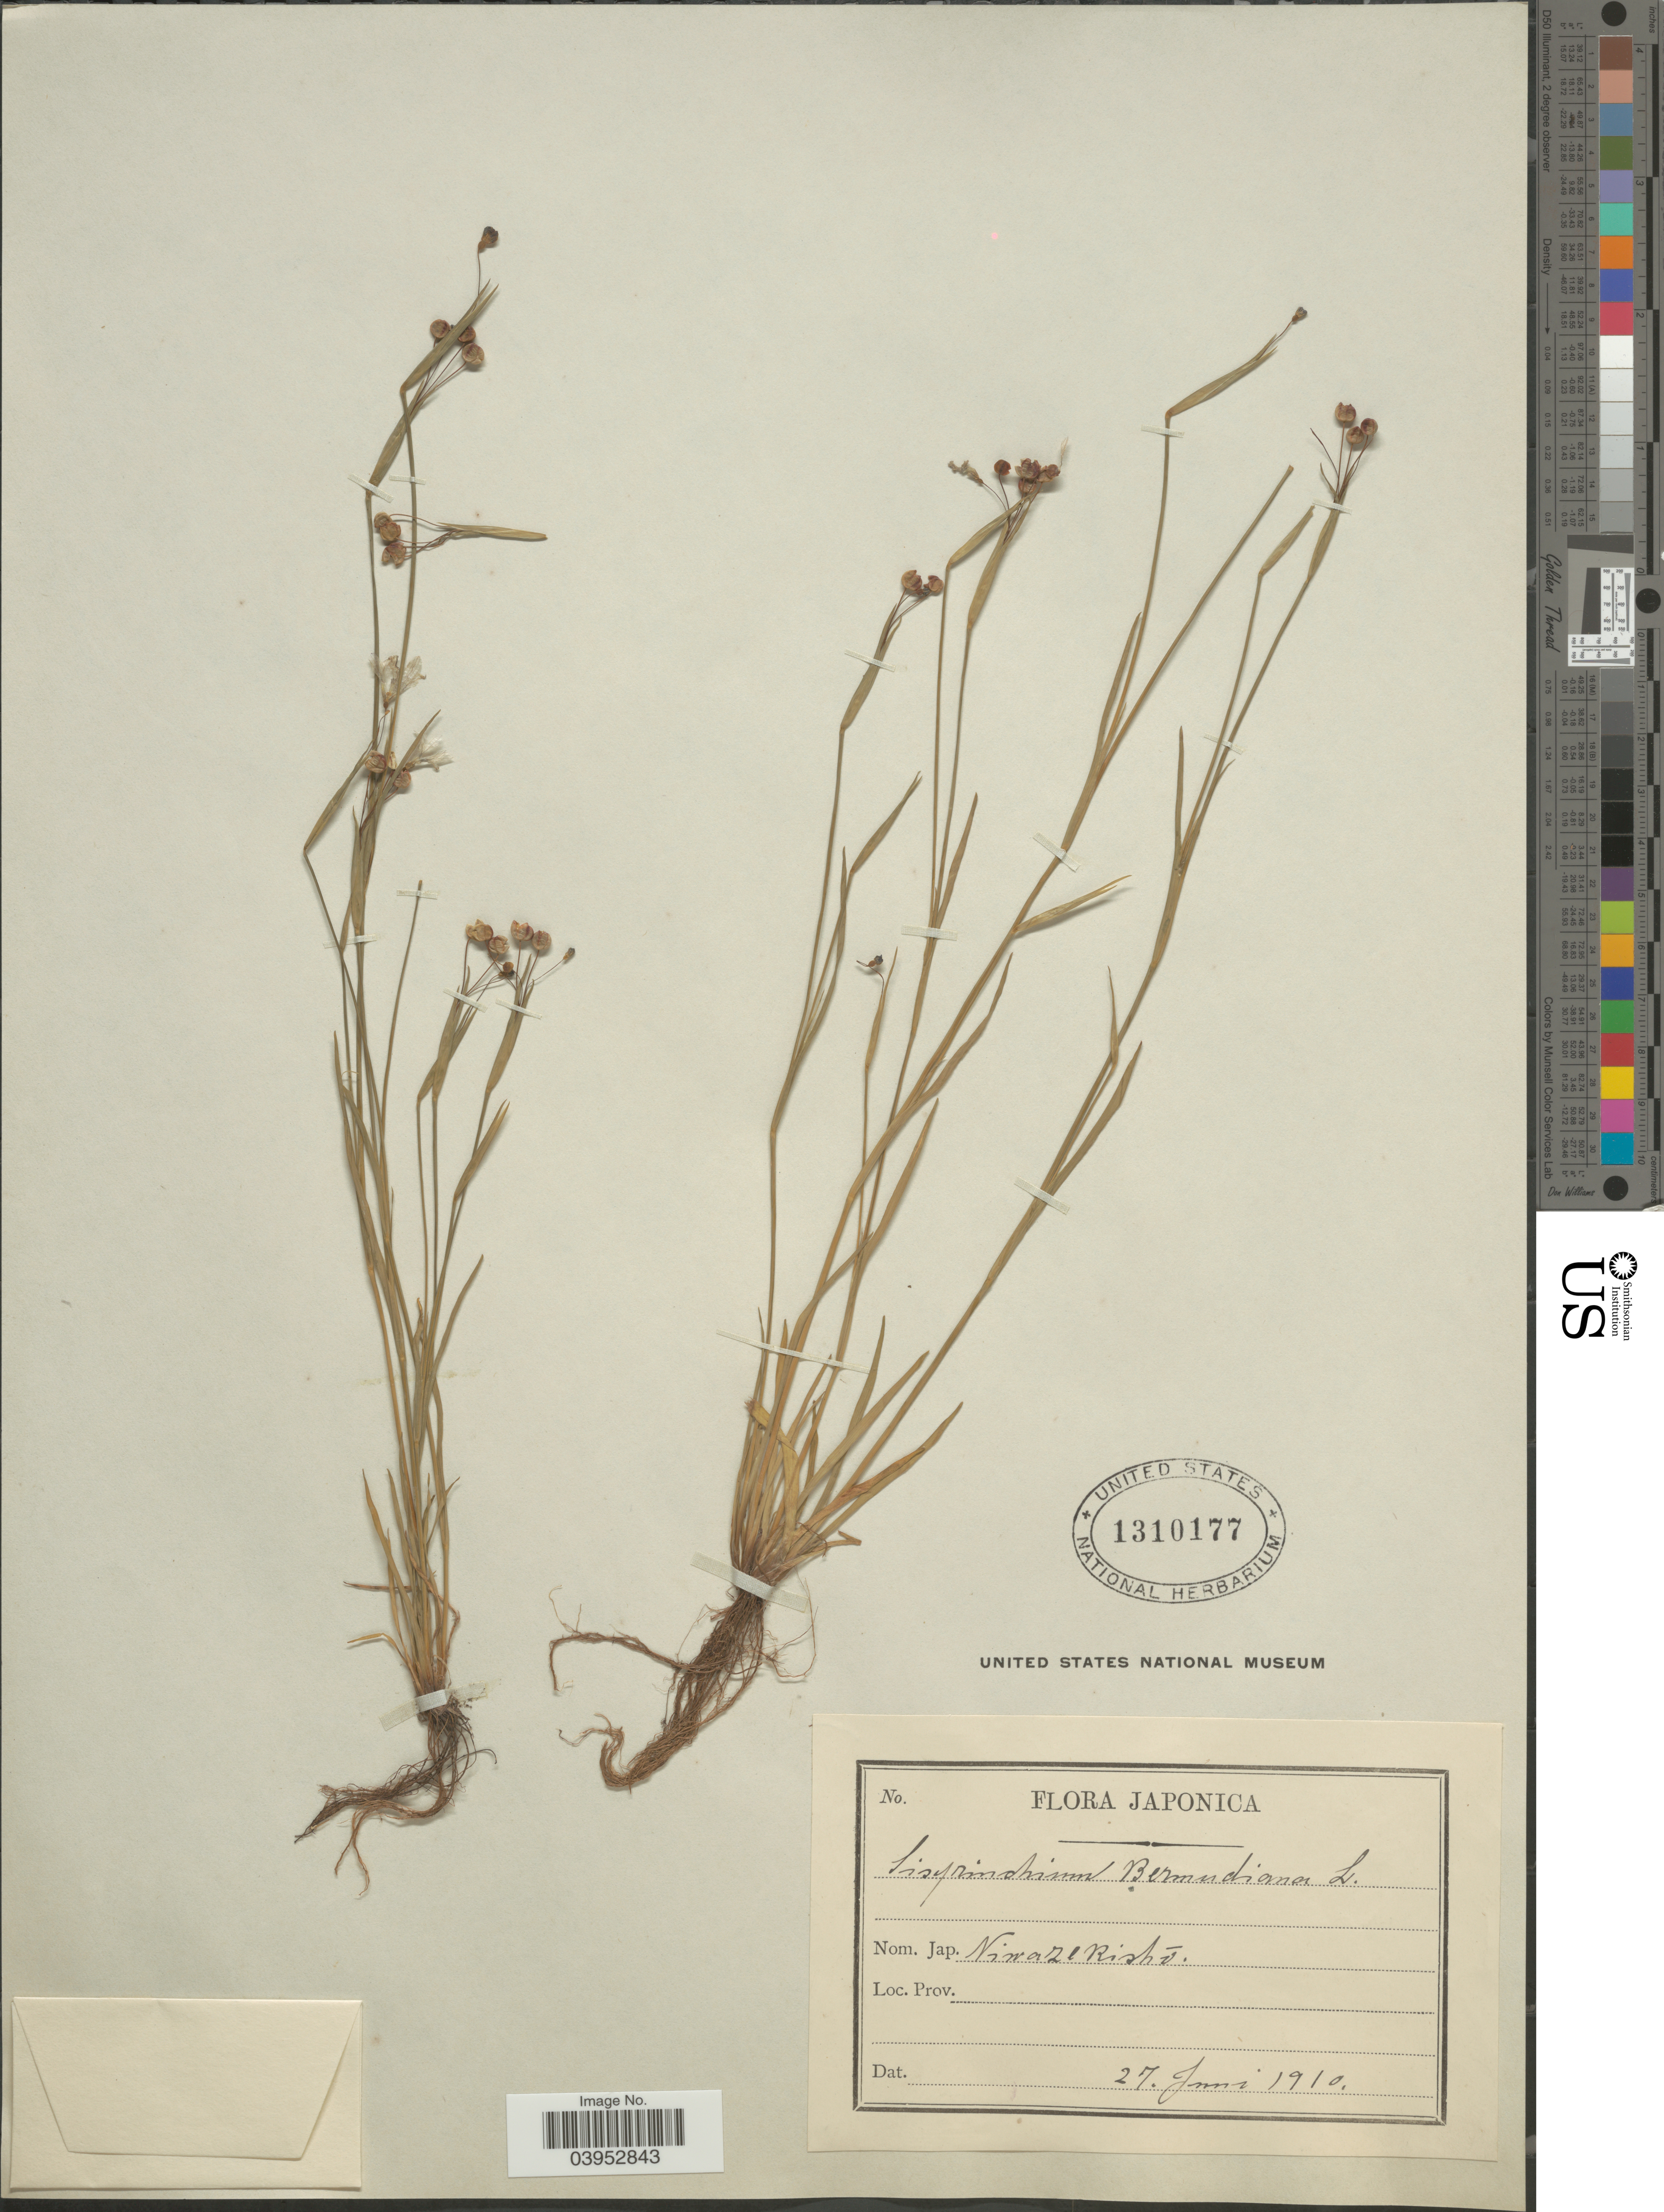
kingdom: Plantae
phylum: Tracheophyta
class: Liliopsida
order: Asparagales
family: Iridaceae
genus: Sisyrinchium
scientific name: Sisyrinchium bermudiana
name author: L.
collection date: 1910-06-27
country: Japan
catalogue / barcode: US 1310177